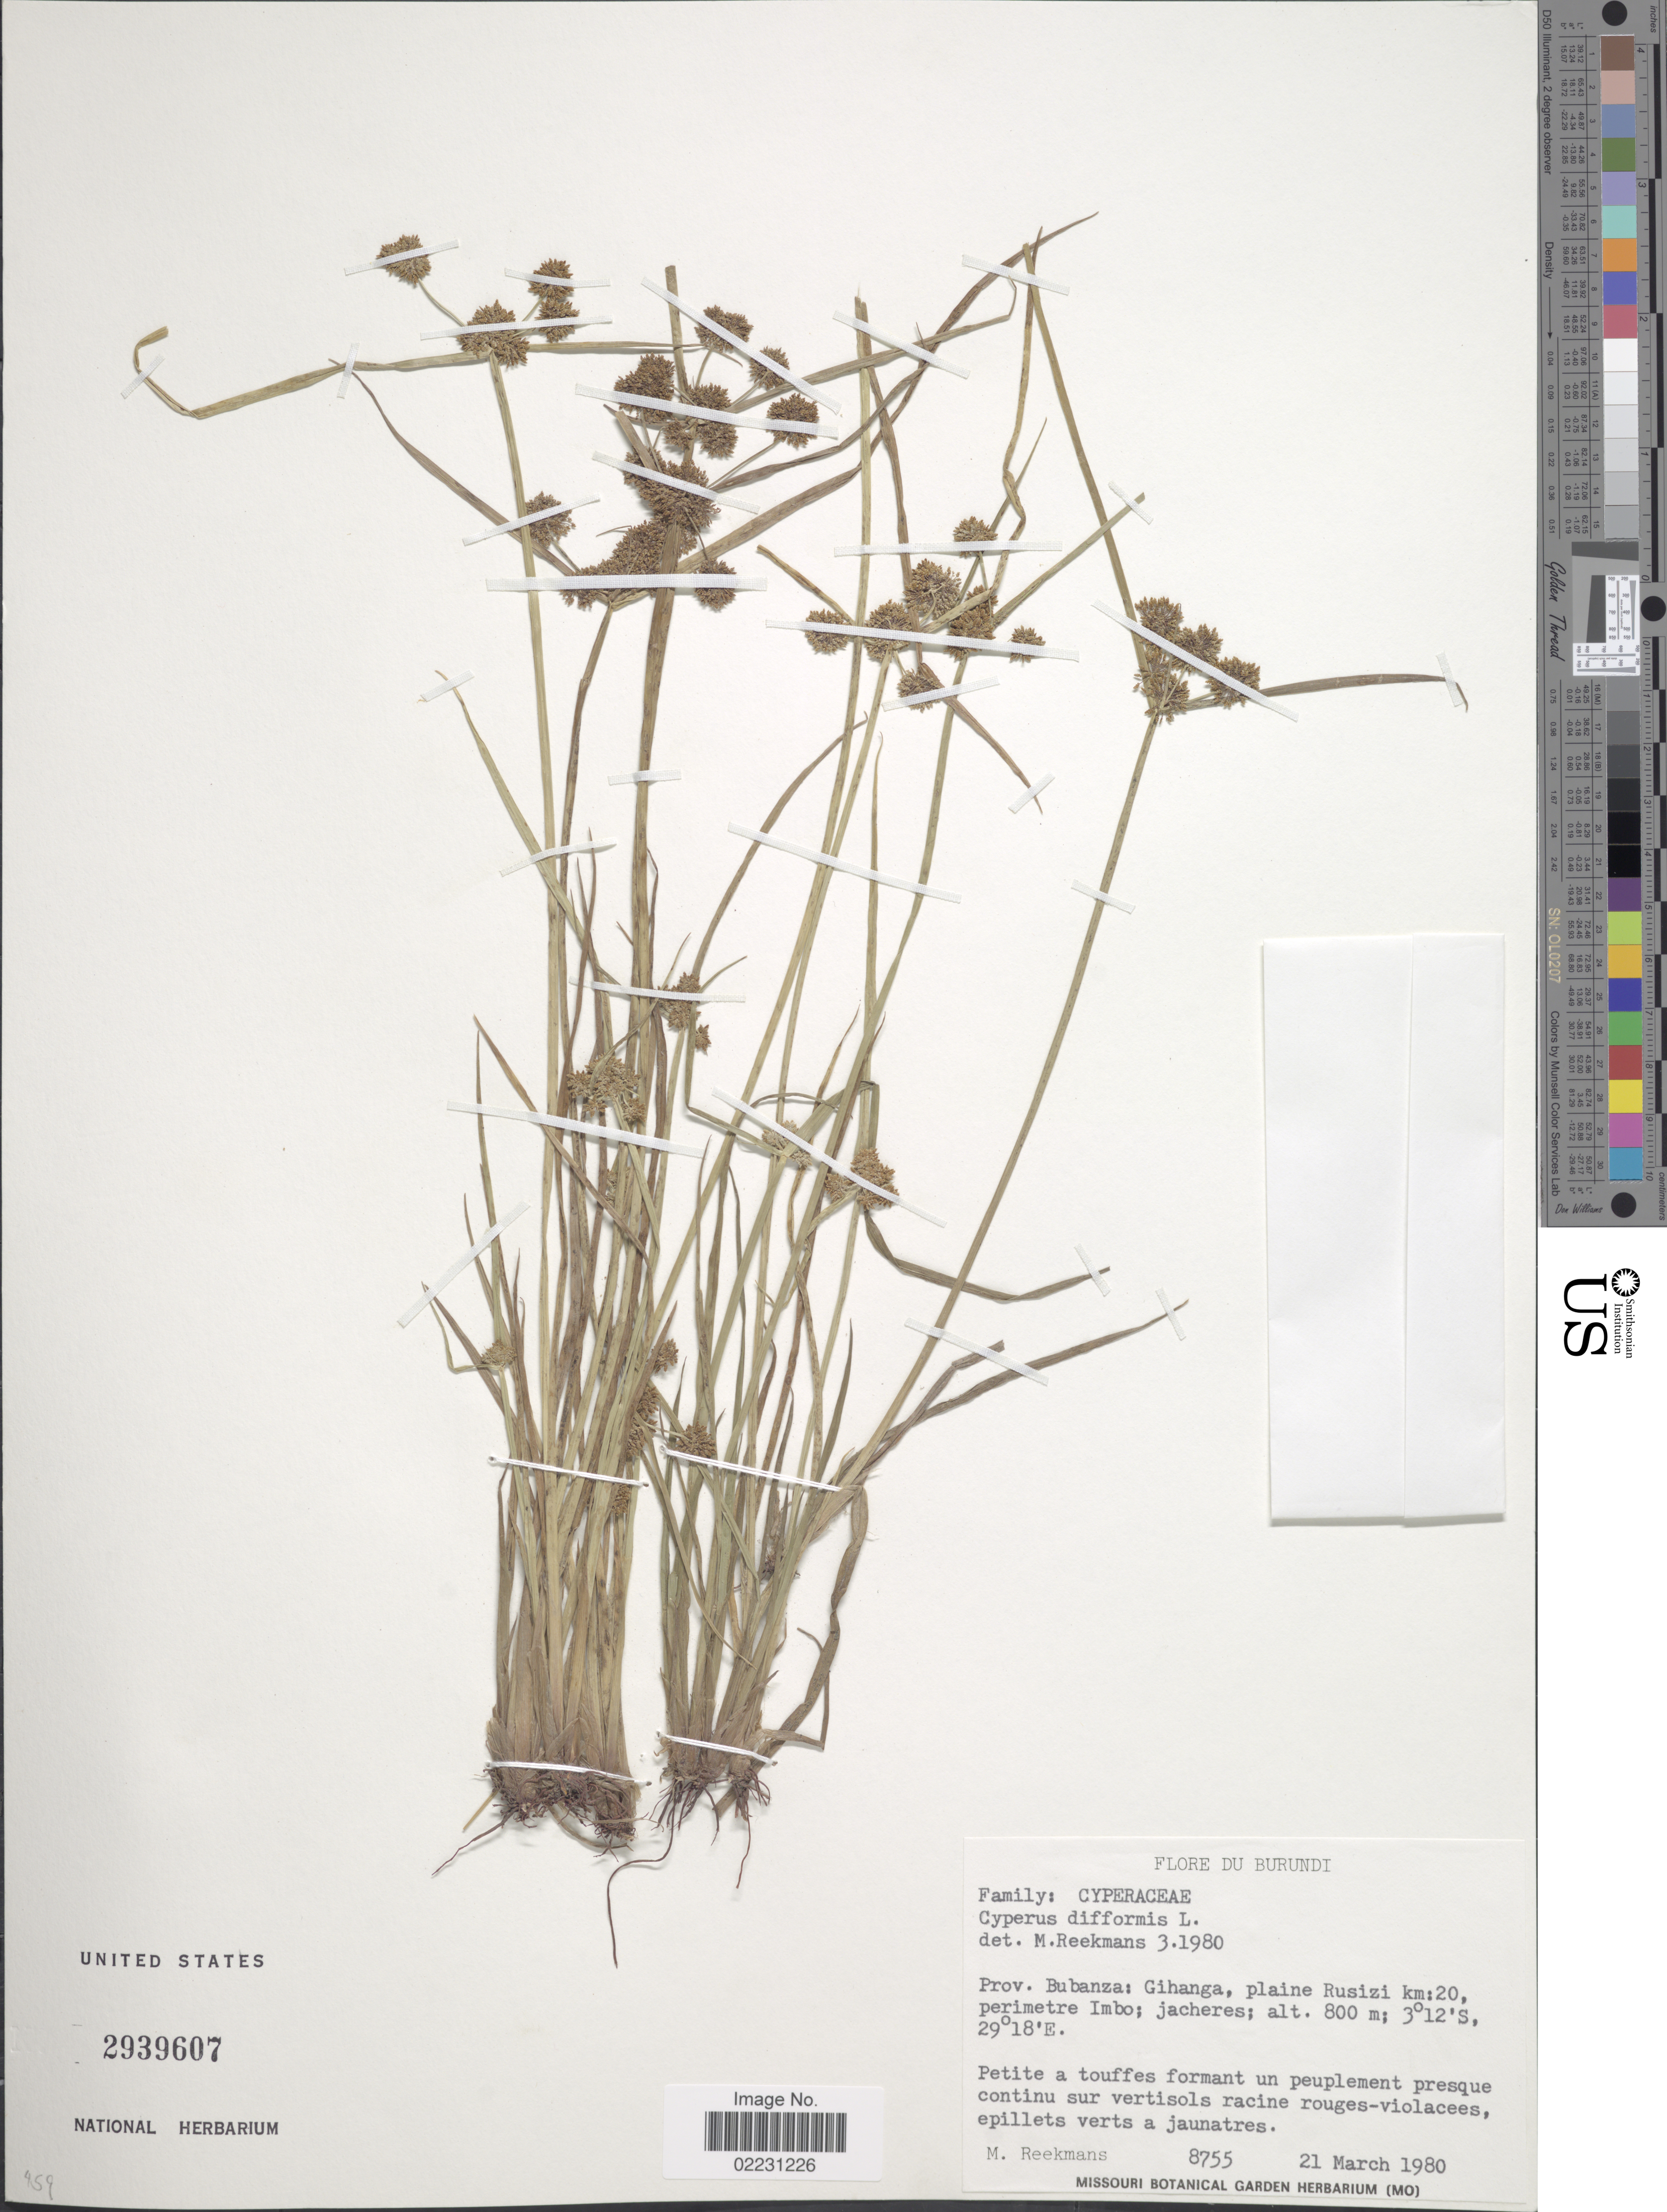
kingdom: Plantae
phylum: Tracheophyta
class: Liliopsida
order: Poales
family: Cyperaceae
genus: Cyperus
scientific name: Cyperus difformis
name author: L.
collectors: M. Reekmans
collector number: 8755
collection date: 1980-03-21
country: Burundi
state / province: Bubanza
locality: Gihanga, plain Rusizi km:20, perimetre Imbo; jacheres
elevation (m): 800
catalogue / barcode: US 2939607